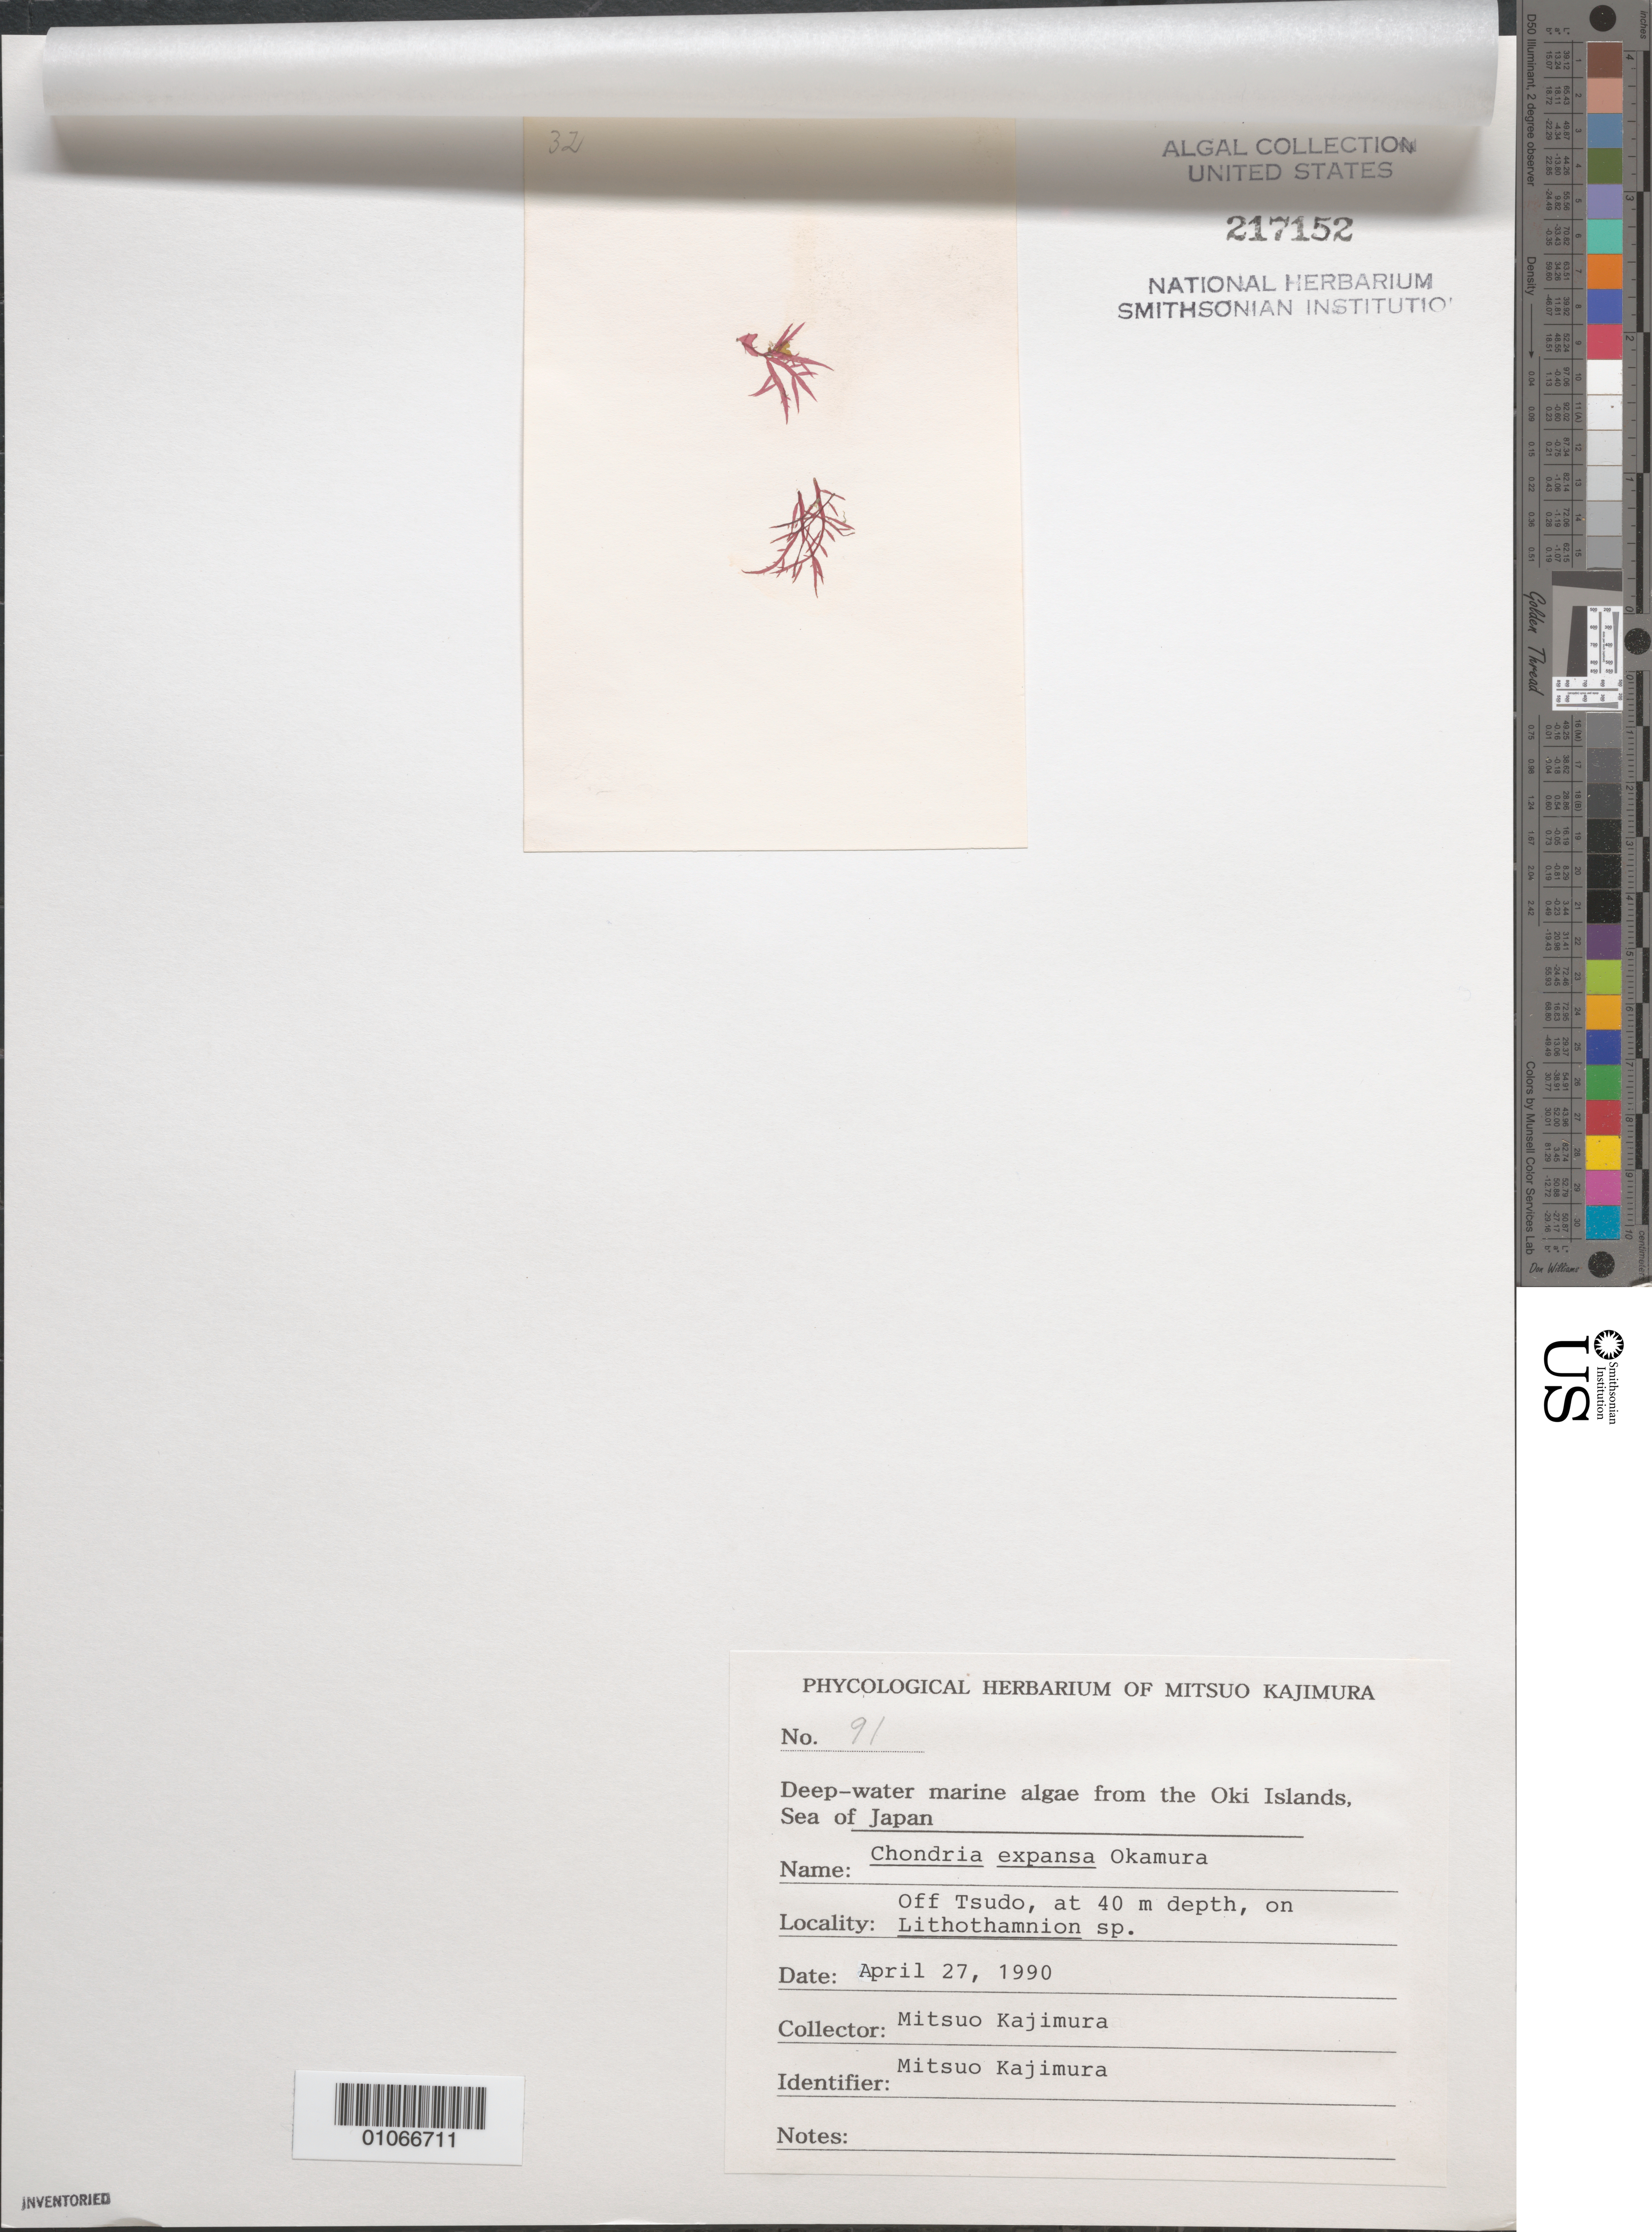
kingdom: Plantae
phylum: Rhodophyta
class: Florideophyceae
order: Ceramiales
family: Rhodomelaceae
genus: Chondria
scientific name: Chondria expansa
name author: Okamura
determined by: Kajimura, Mitsuo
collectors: M. Kajimura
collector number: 91 & specimen 32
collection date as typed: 27 Apr 1990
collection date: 1990-04-27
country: Japan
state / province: Simane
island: Oki Is.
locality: Off Tsudo [village], Sea of Japan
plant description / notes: Phycologial Herbarium of Mitsuo Kajimura, Deep-water marine algae from the Oki Islands, Sea of Japan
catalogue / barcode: US 217152